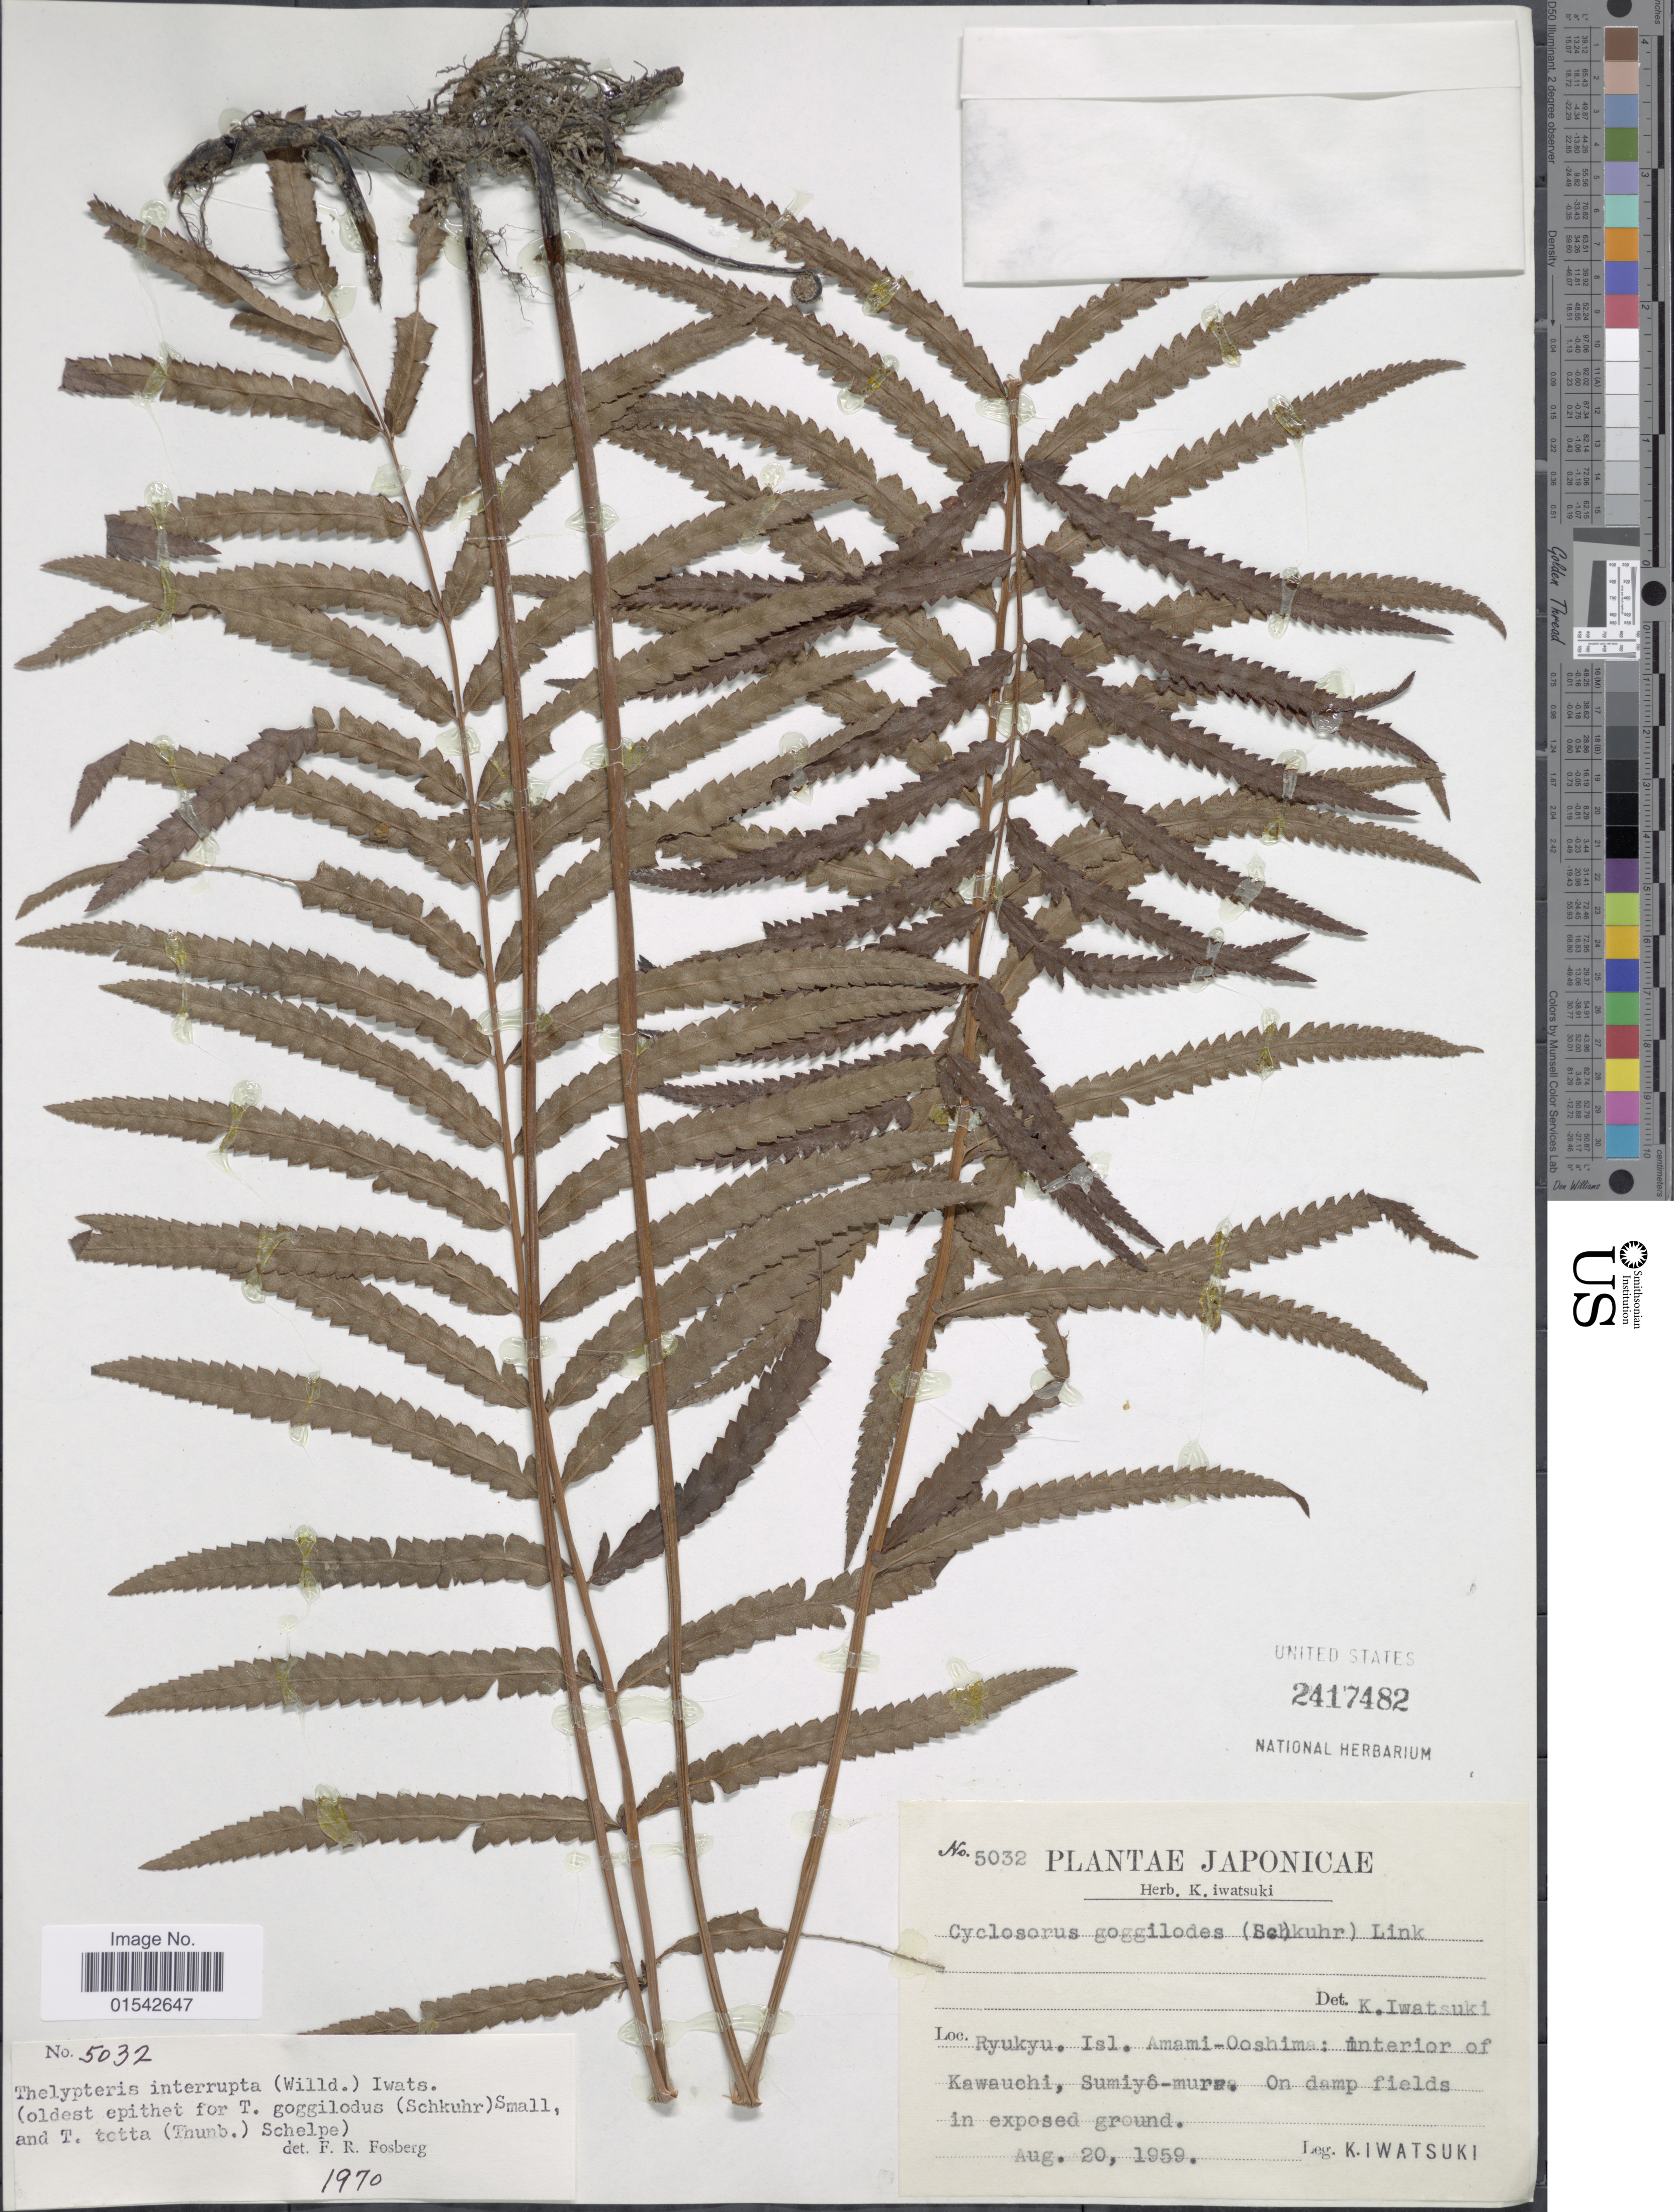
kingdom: Plantae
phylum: Tracheophyta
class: Polypodiopsida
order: Polypodiales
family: Thelypteridaceae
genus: Cyclosorus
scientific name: Cyclosorus interruptus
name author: (Willd.) H. Itô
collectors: K. Iwatsuki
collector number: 5032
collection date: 1959-08-20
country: Japan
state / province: Okinawa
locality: Ryukyu. Isl. Amami-Ooshima: interior of Kawauchi, Sumiyô-mura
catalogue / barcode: US 2417482